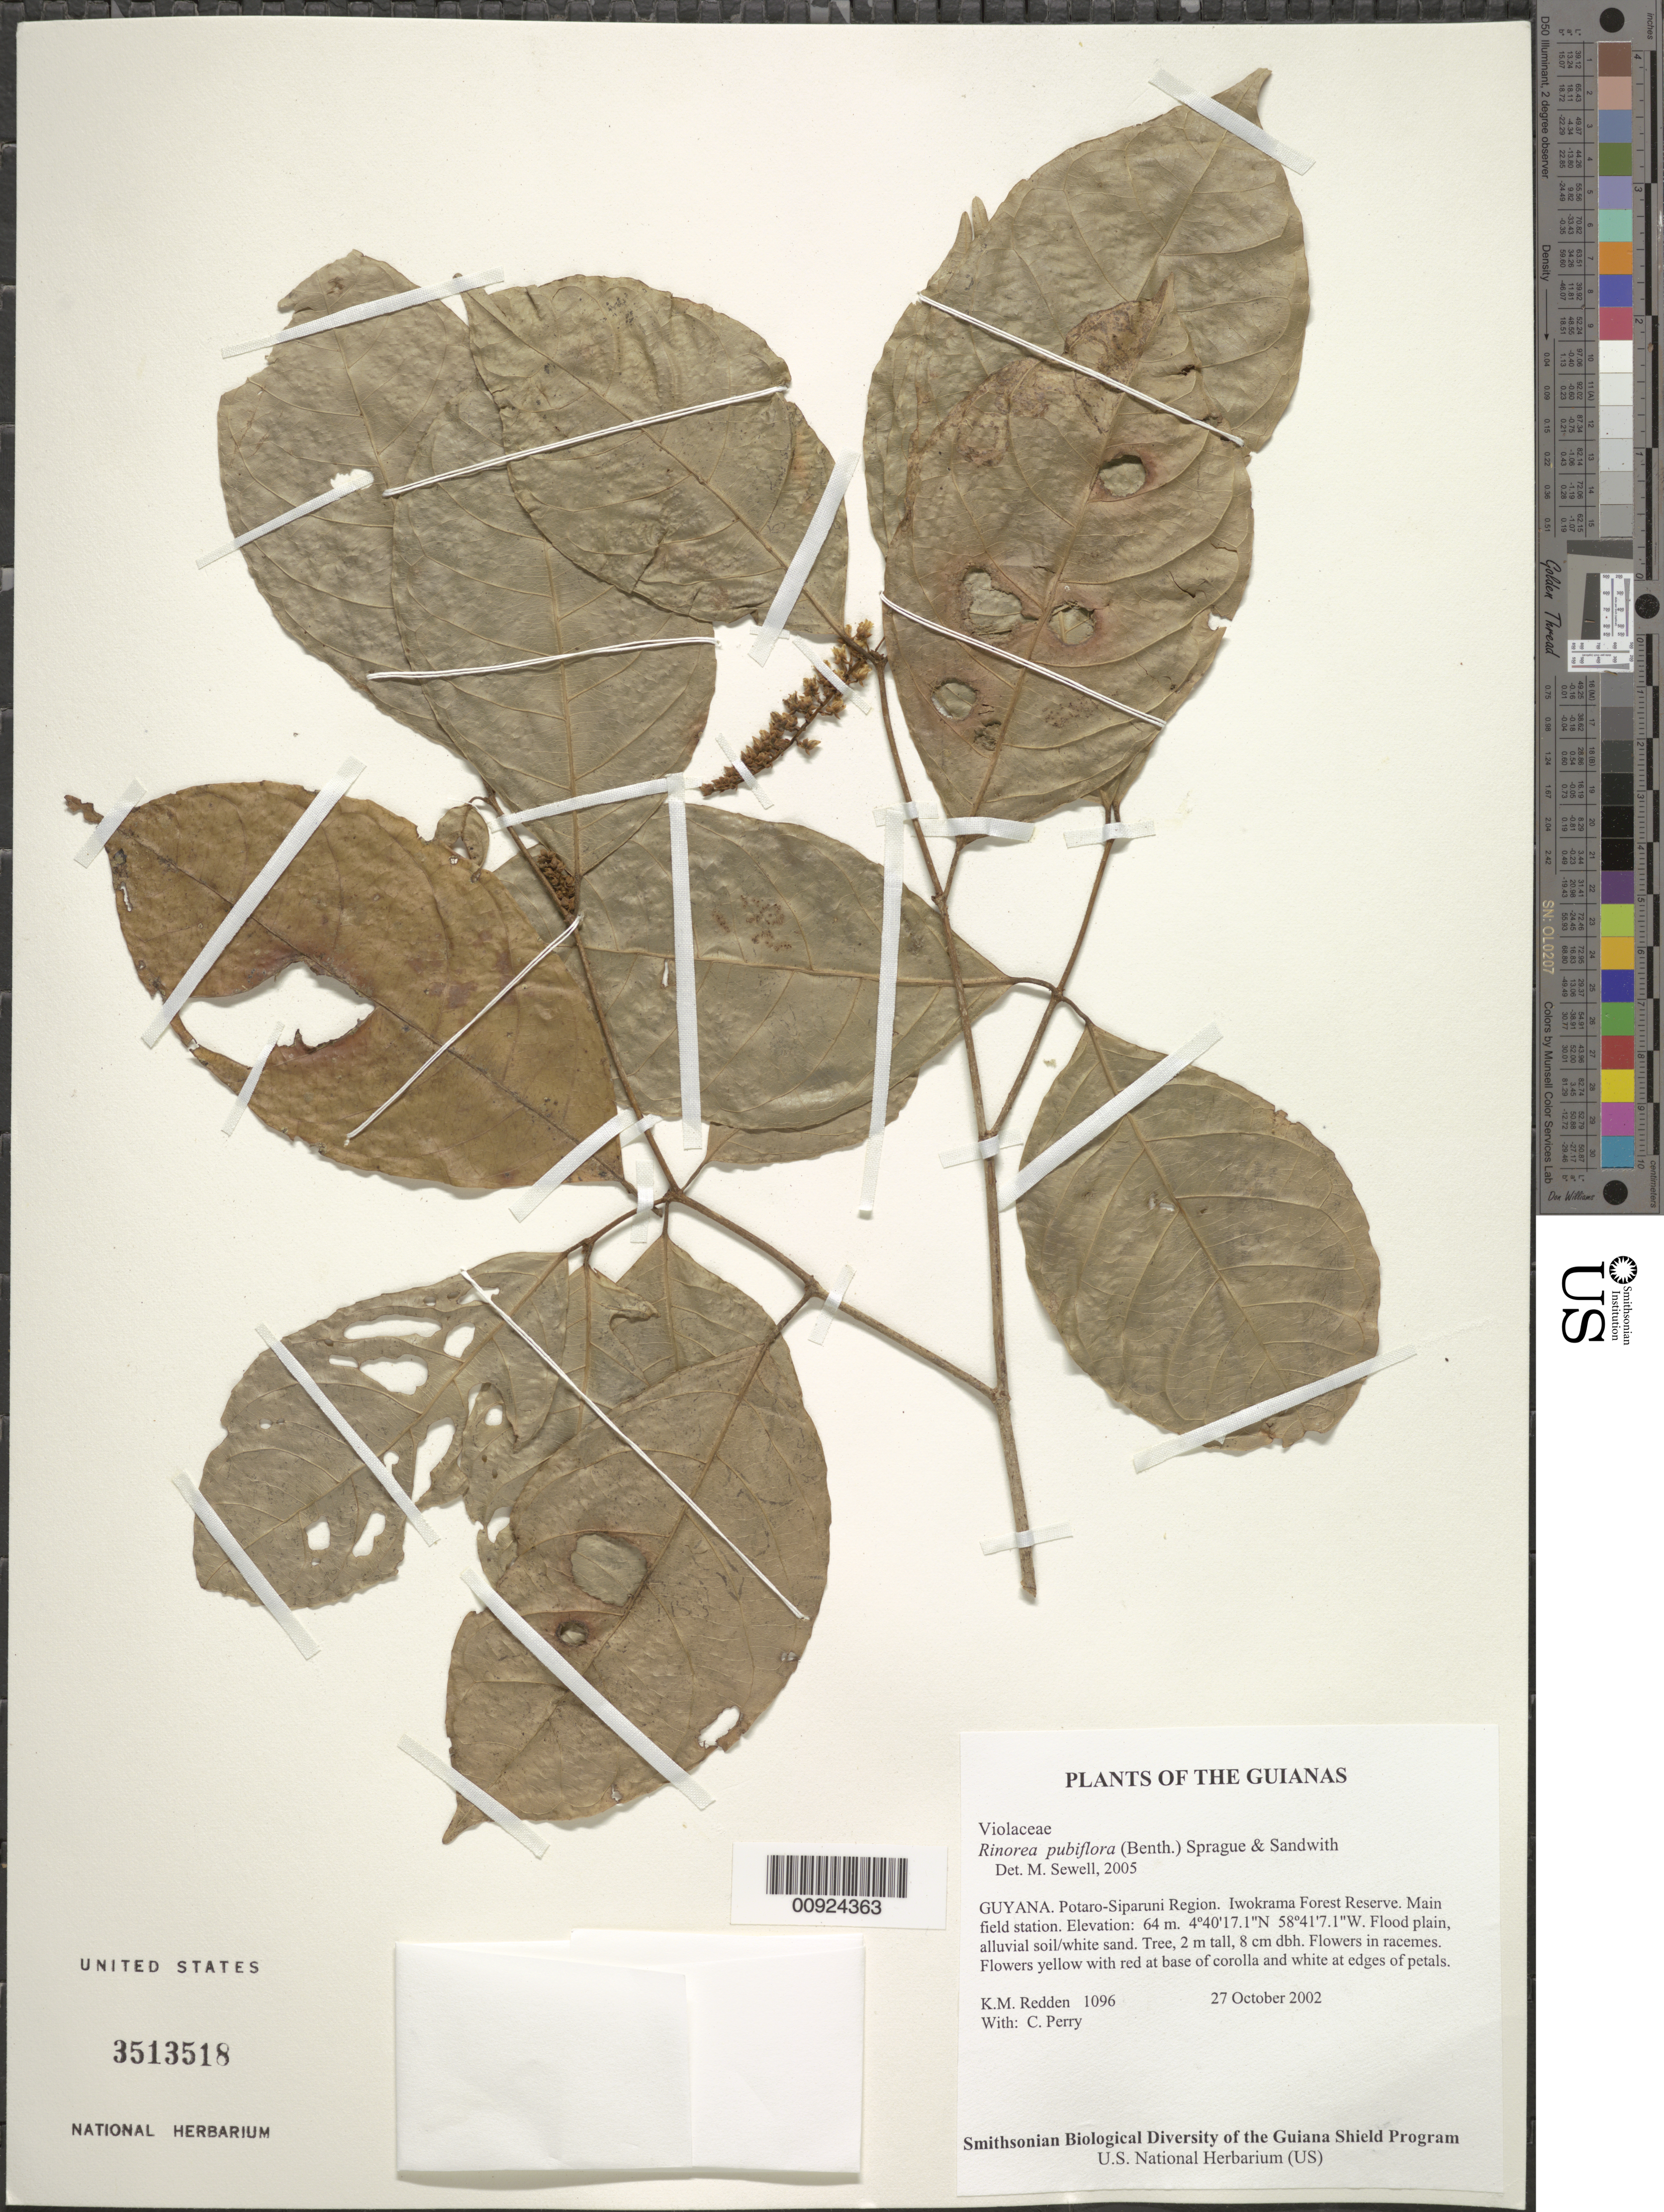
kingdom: Plantae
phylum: Tracheophyta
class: Magnoliopsida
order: Malpighiales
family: Violaceae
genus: Rinorea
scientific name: Rinorea pubiflora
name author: (Benth.) Sprague & Sandwith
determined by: Sewell, M.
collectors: K. M. Redden & C. Perry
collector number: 1096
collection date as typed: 27 October 2002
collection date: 2002-10-27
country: Guyana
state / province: Potaro-Siparuni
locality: Iwokrama Forest Reserve. Main field station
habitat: Flood plain, alluvial soil/white sand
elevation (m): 64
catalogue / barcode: US 3513518